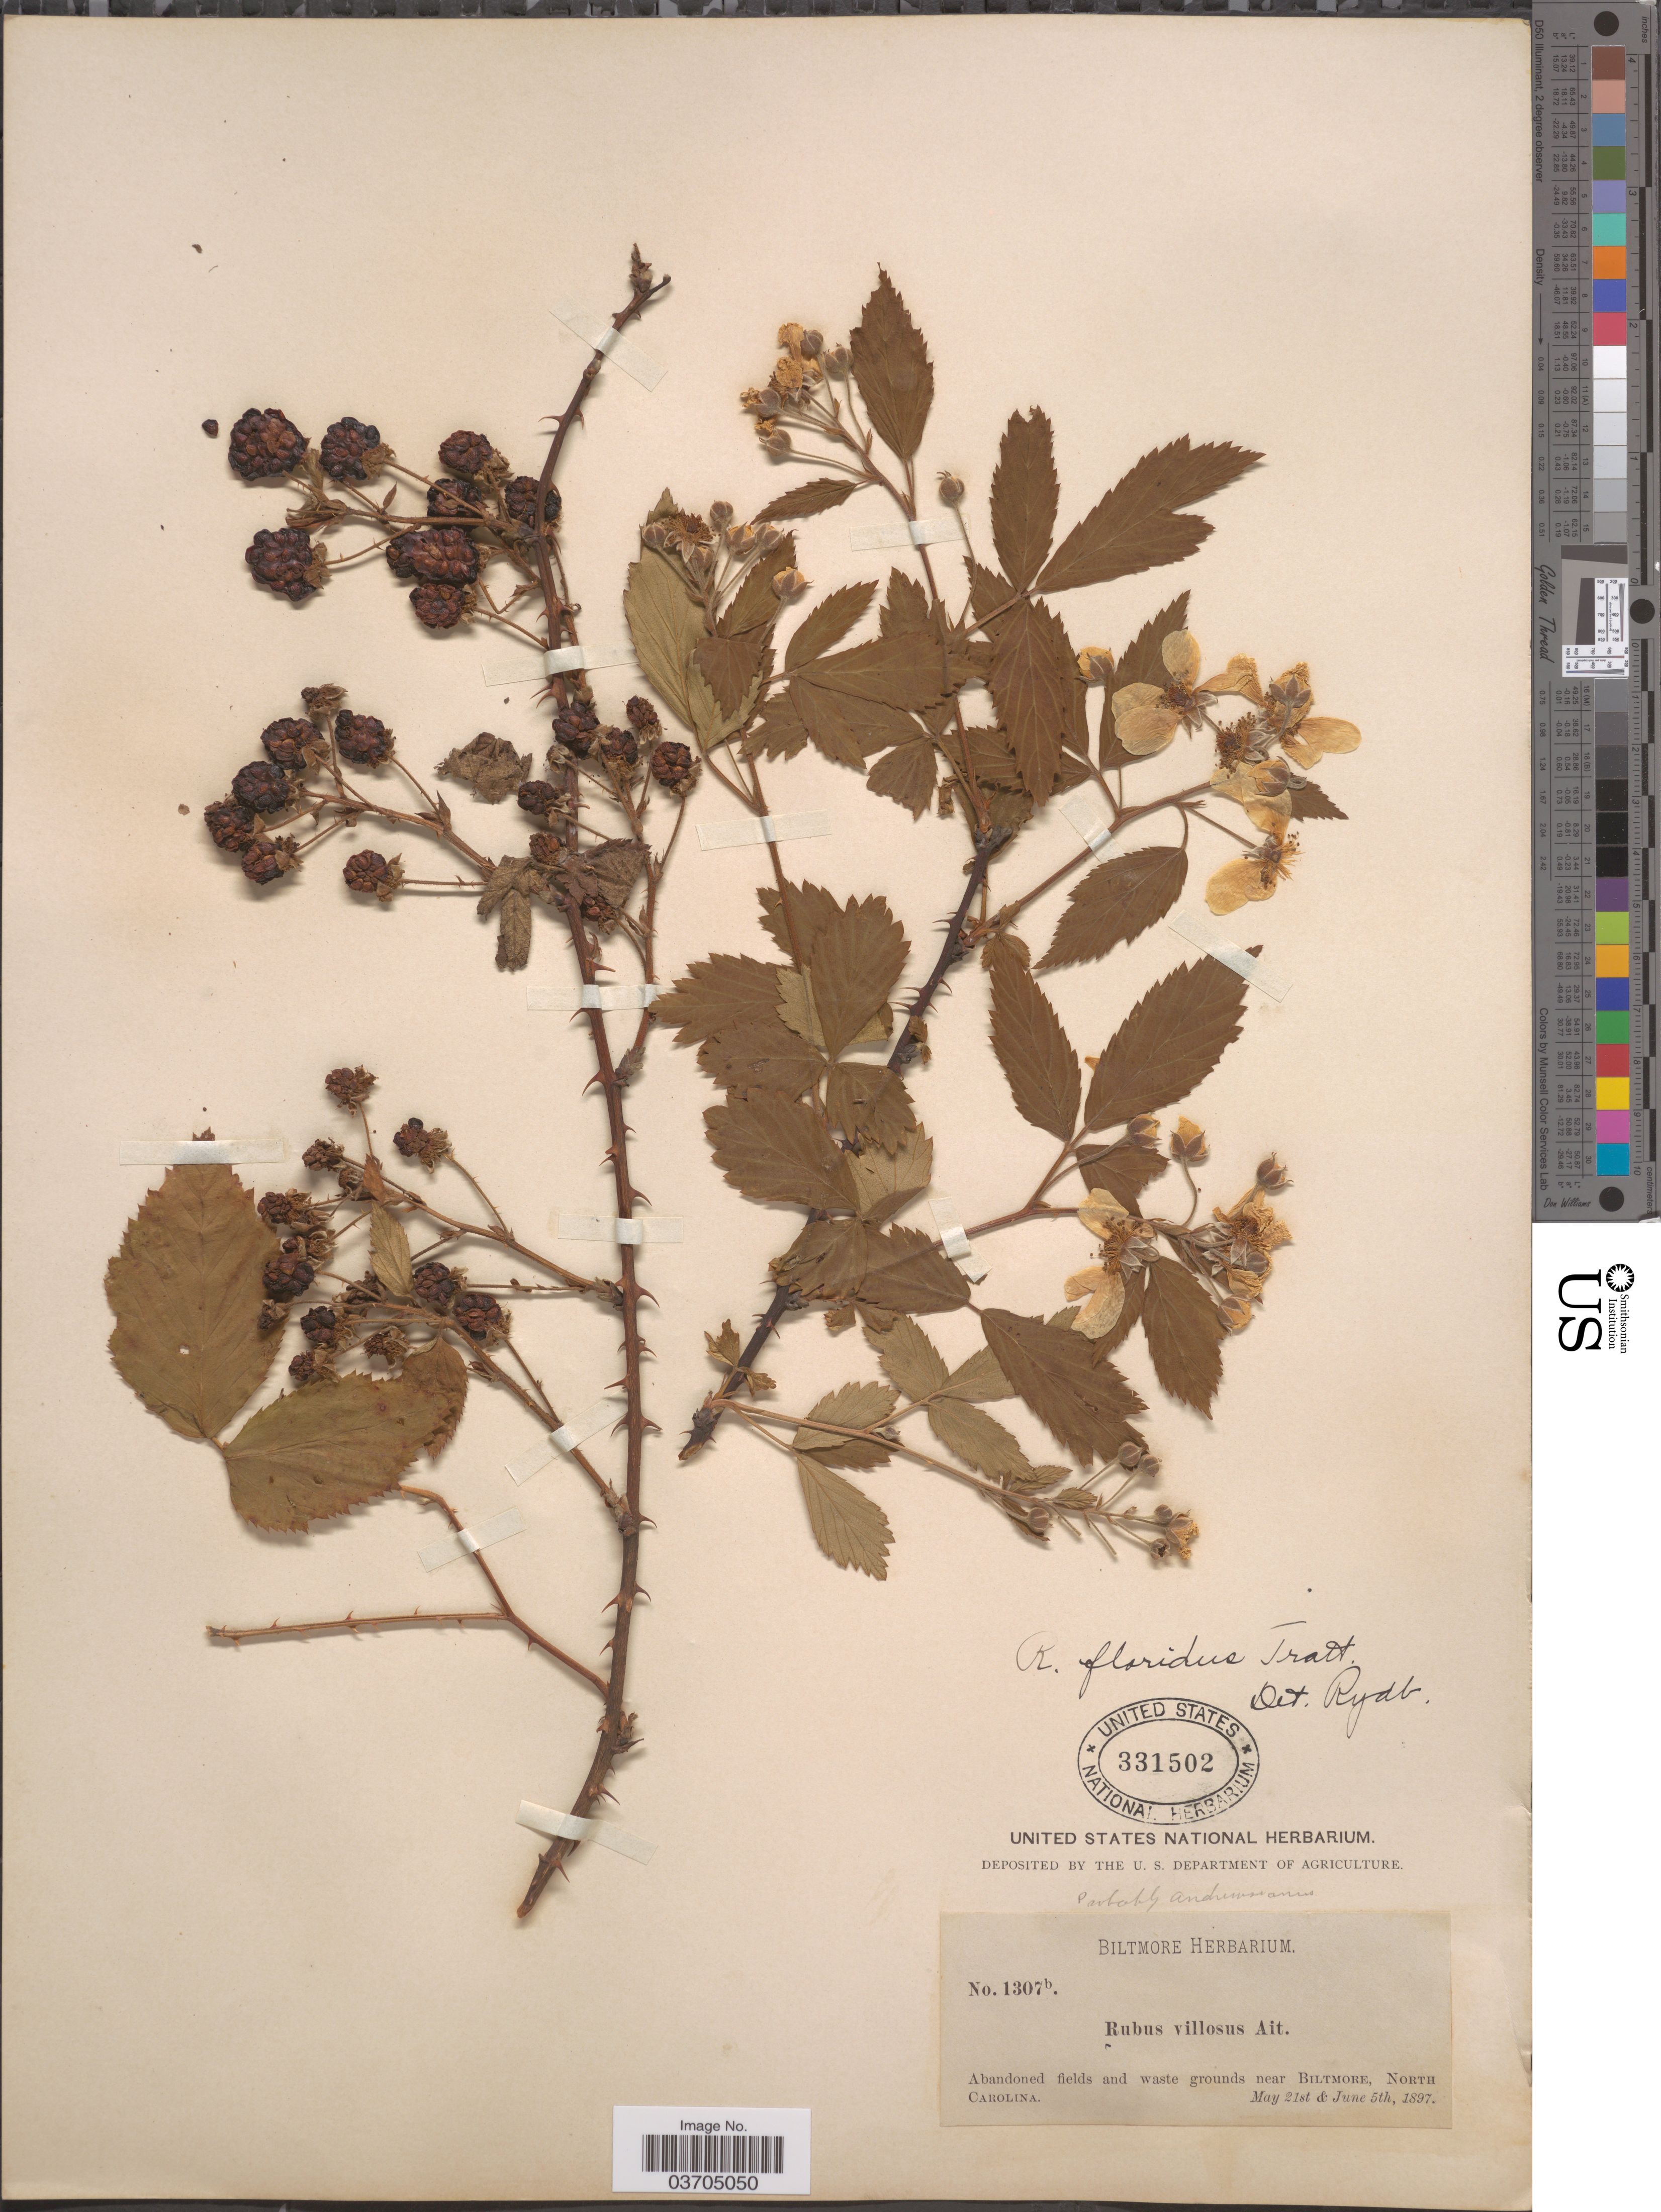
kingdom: Plantae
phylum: Tracheophyta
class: Magnoliopsida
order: Rosales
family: Rosaceae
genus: Rubus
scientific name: Rubus floridus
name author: Tratt.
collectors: ex herb. Biltmore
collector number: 1307b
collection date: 1897-05-21/1897-06-05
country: United States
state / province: North Carolina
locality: Near Biltmore.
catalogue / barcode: US 331502